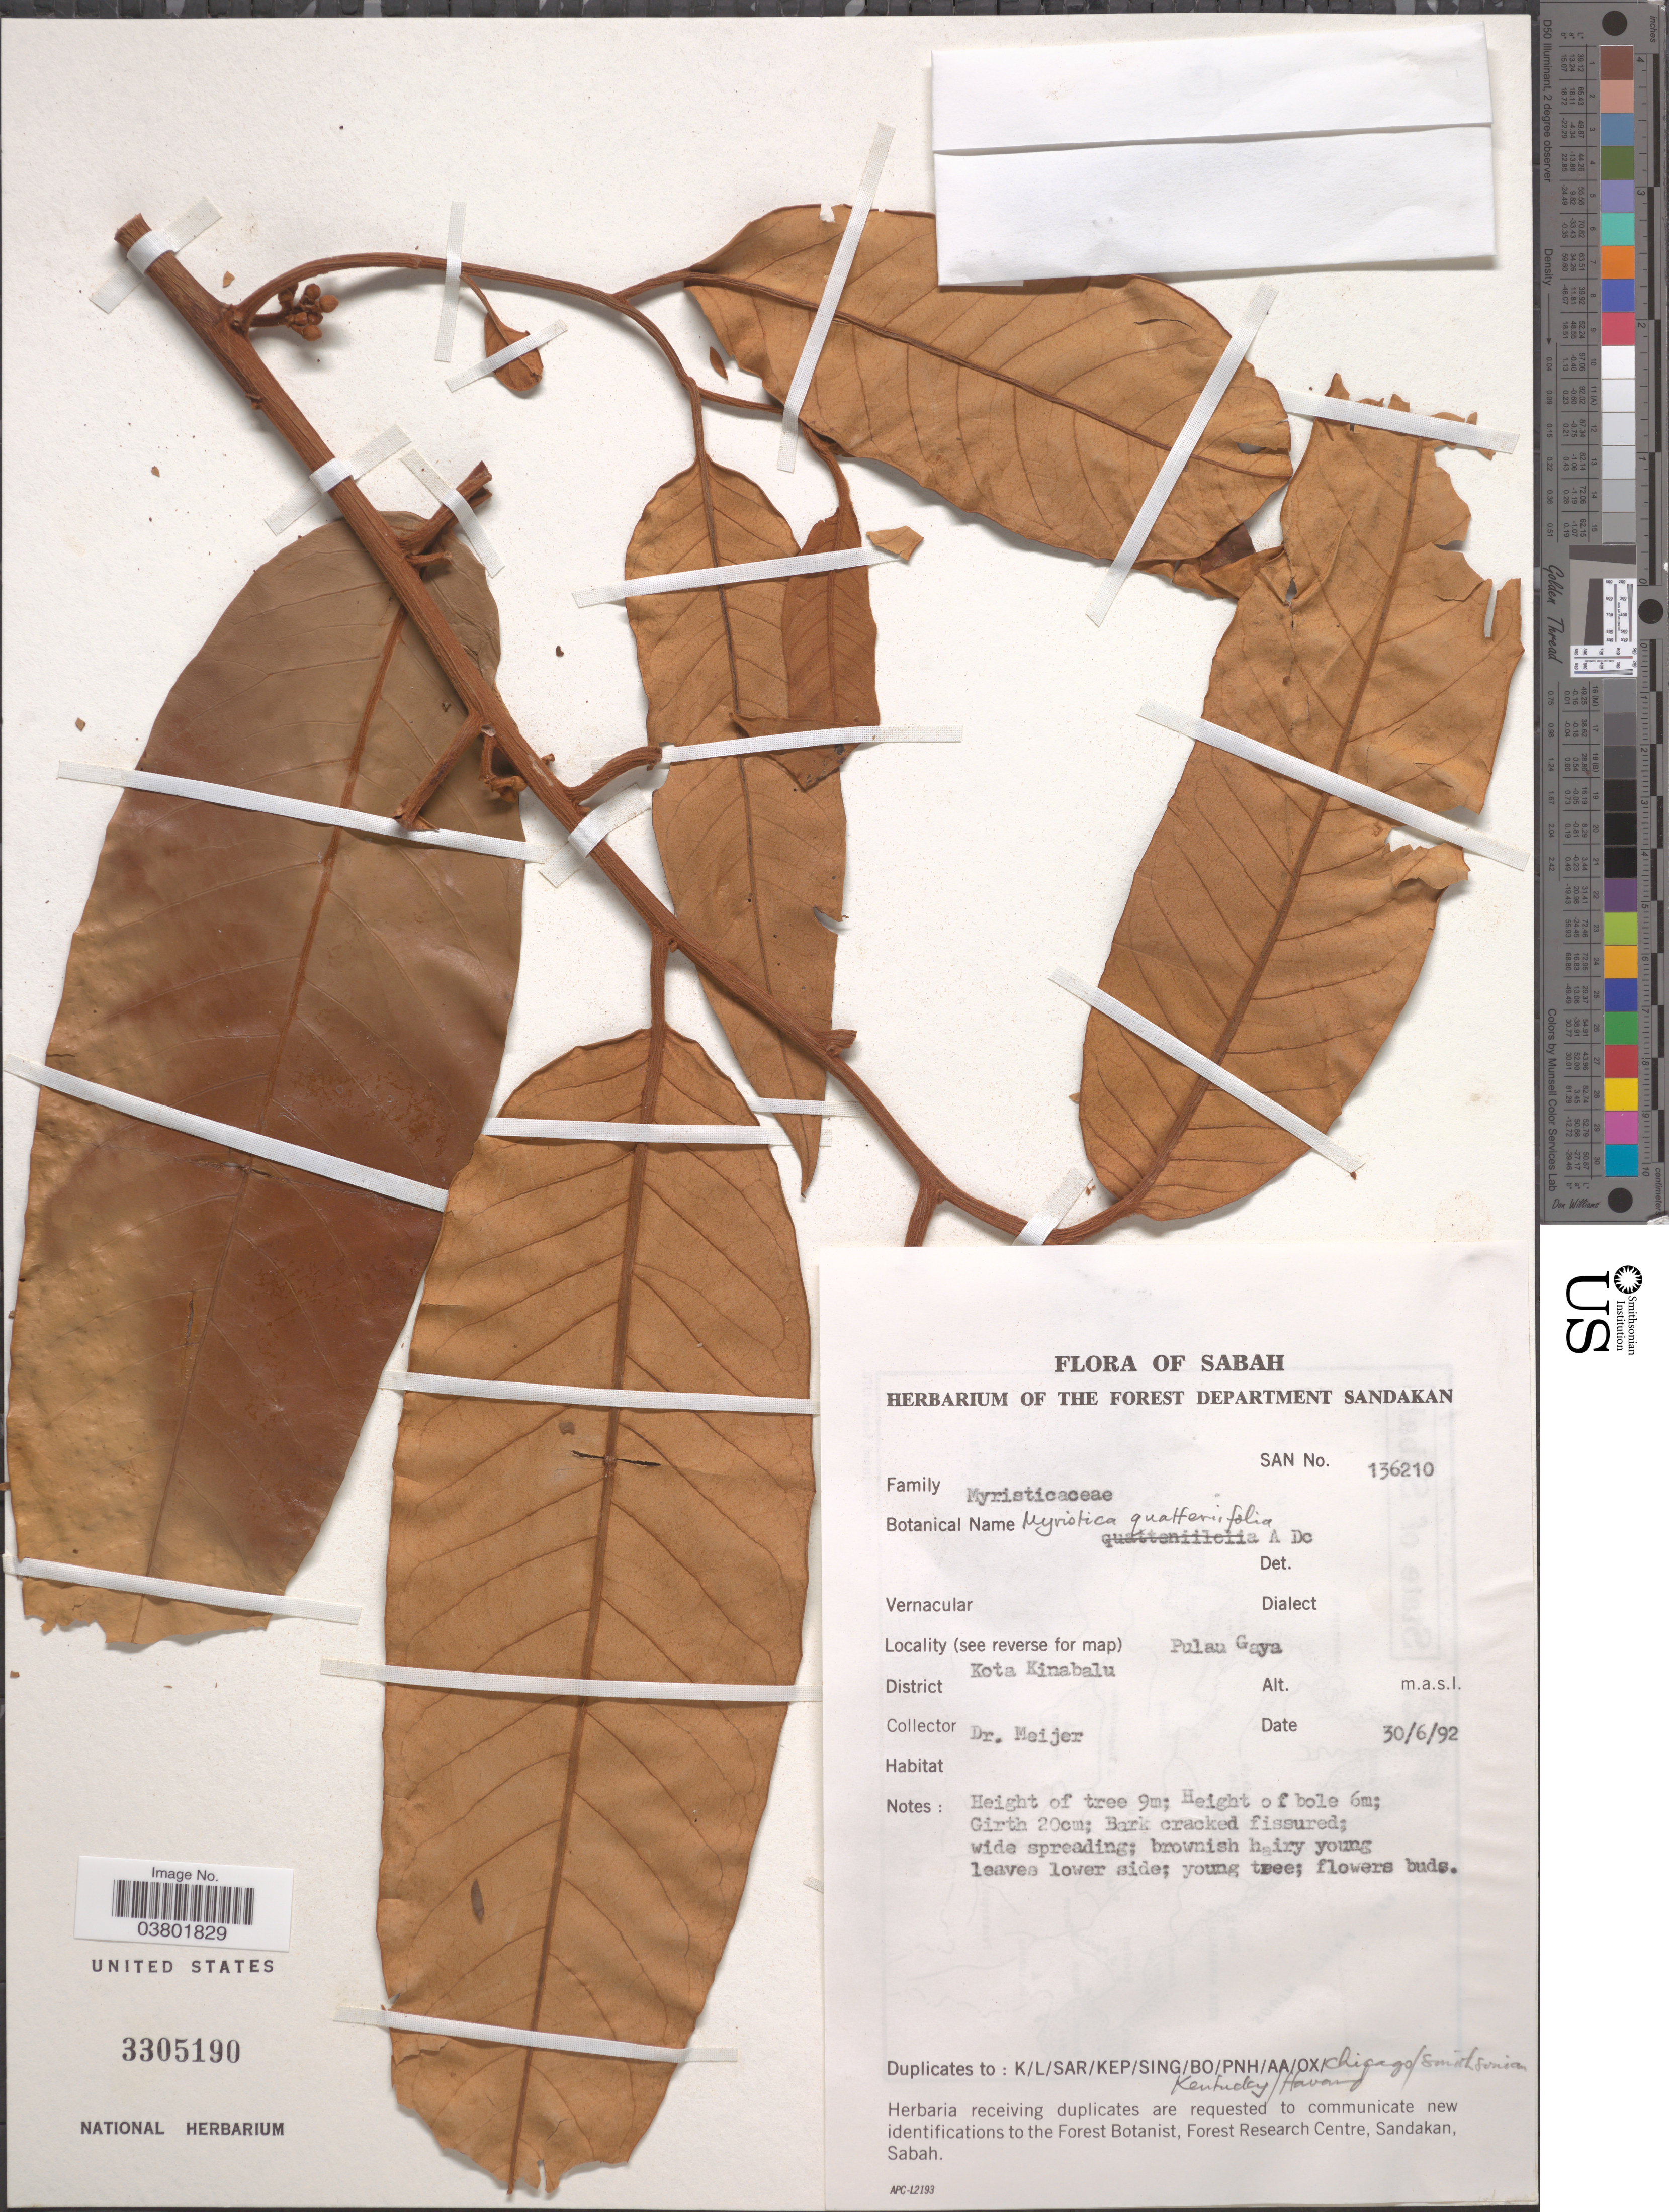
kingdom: Plantae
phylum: Tracheophyta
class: Magnoliopsida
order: Magnoliales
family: Myristicaceae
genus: Myristica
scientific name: Myristica guatteriifolia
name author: A. DC.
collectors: -- Meijer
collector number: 136210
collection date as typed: Transcribed d/m/y: 30/6/92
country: Malaysia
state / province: Sabah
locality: Pulau Gaya. District Kota Kinabalu.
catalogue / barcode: US 3305190